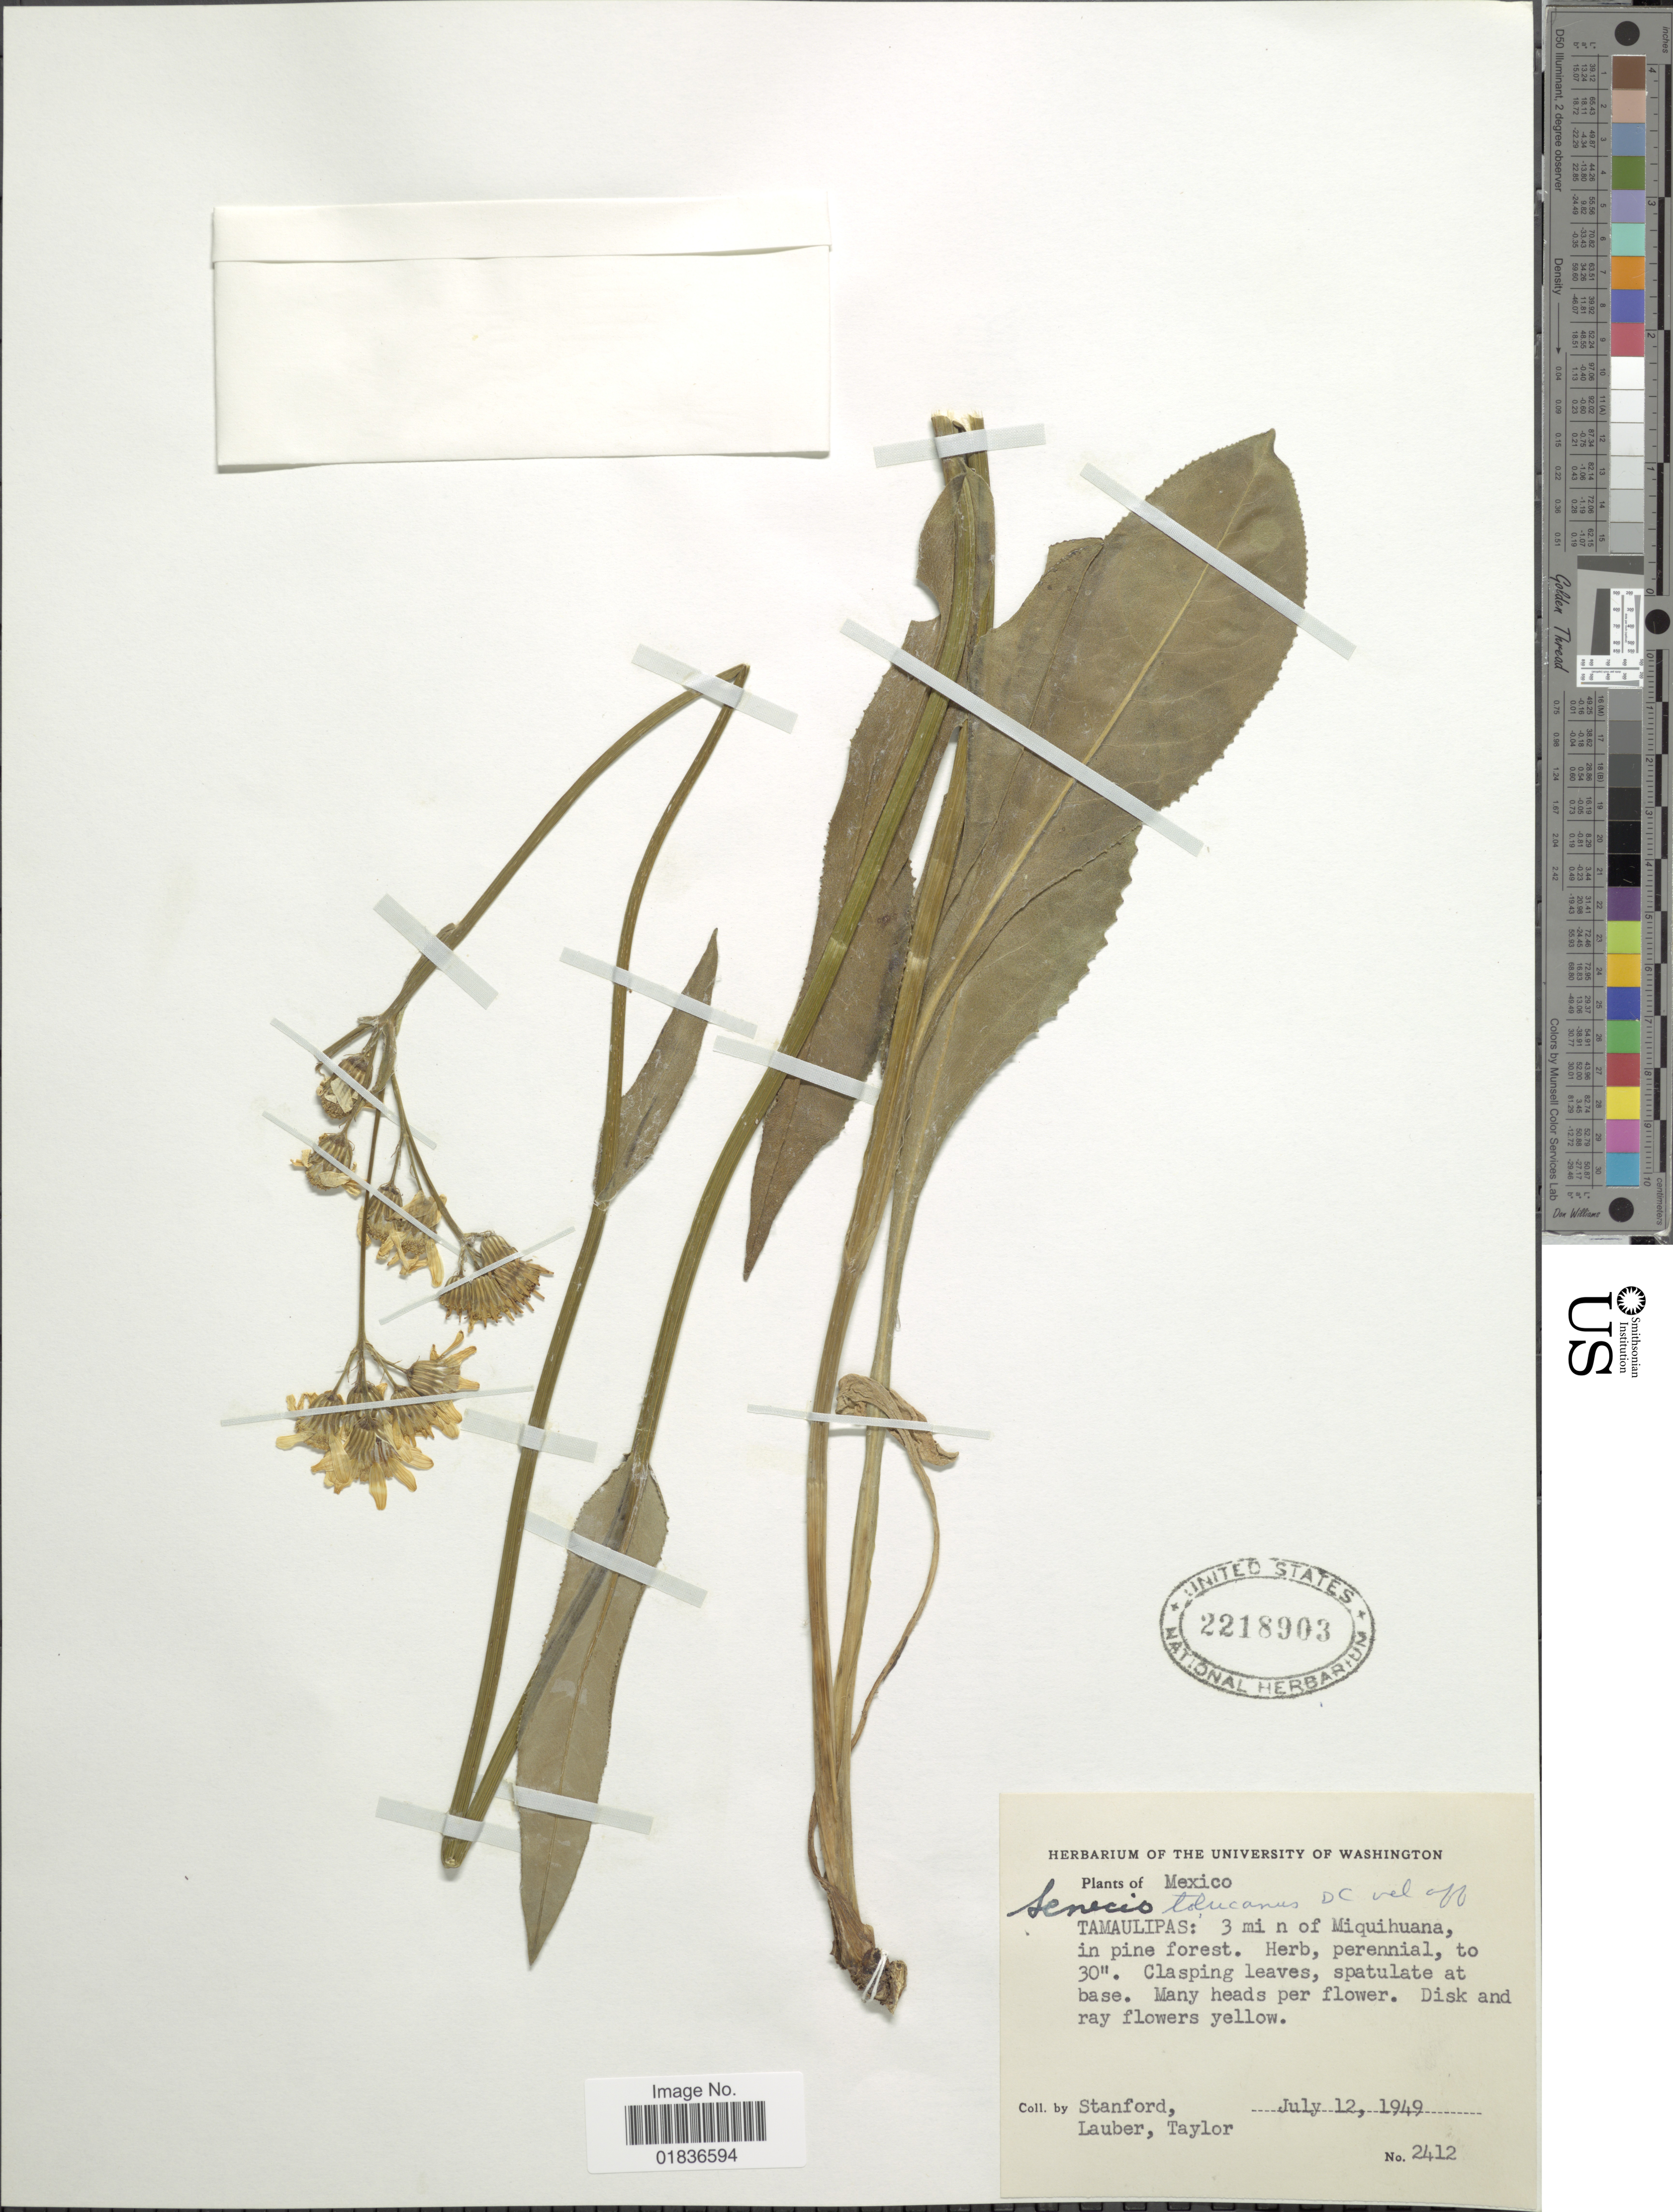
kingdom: Plantae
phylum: Tracheophyta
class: Magnoliopsida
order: Asterales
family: Asteraceae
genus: Senecio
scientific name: Senecio toluccanus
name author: DC.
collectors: -. Stanford, Lauber, -- & -- Taylor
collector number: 2412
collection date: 1949-07-12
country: Mexico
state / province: Tamaulipas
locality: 3 mi n of Miquihuana, in pine forest.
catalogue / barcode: US 2218903